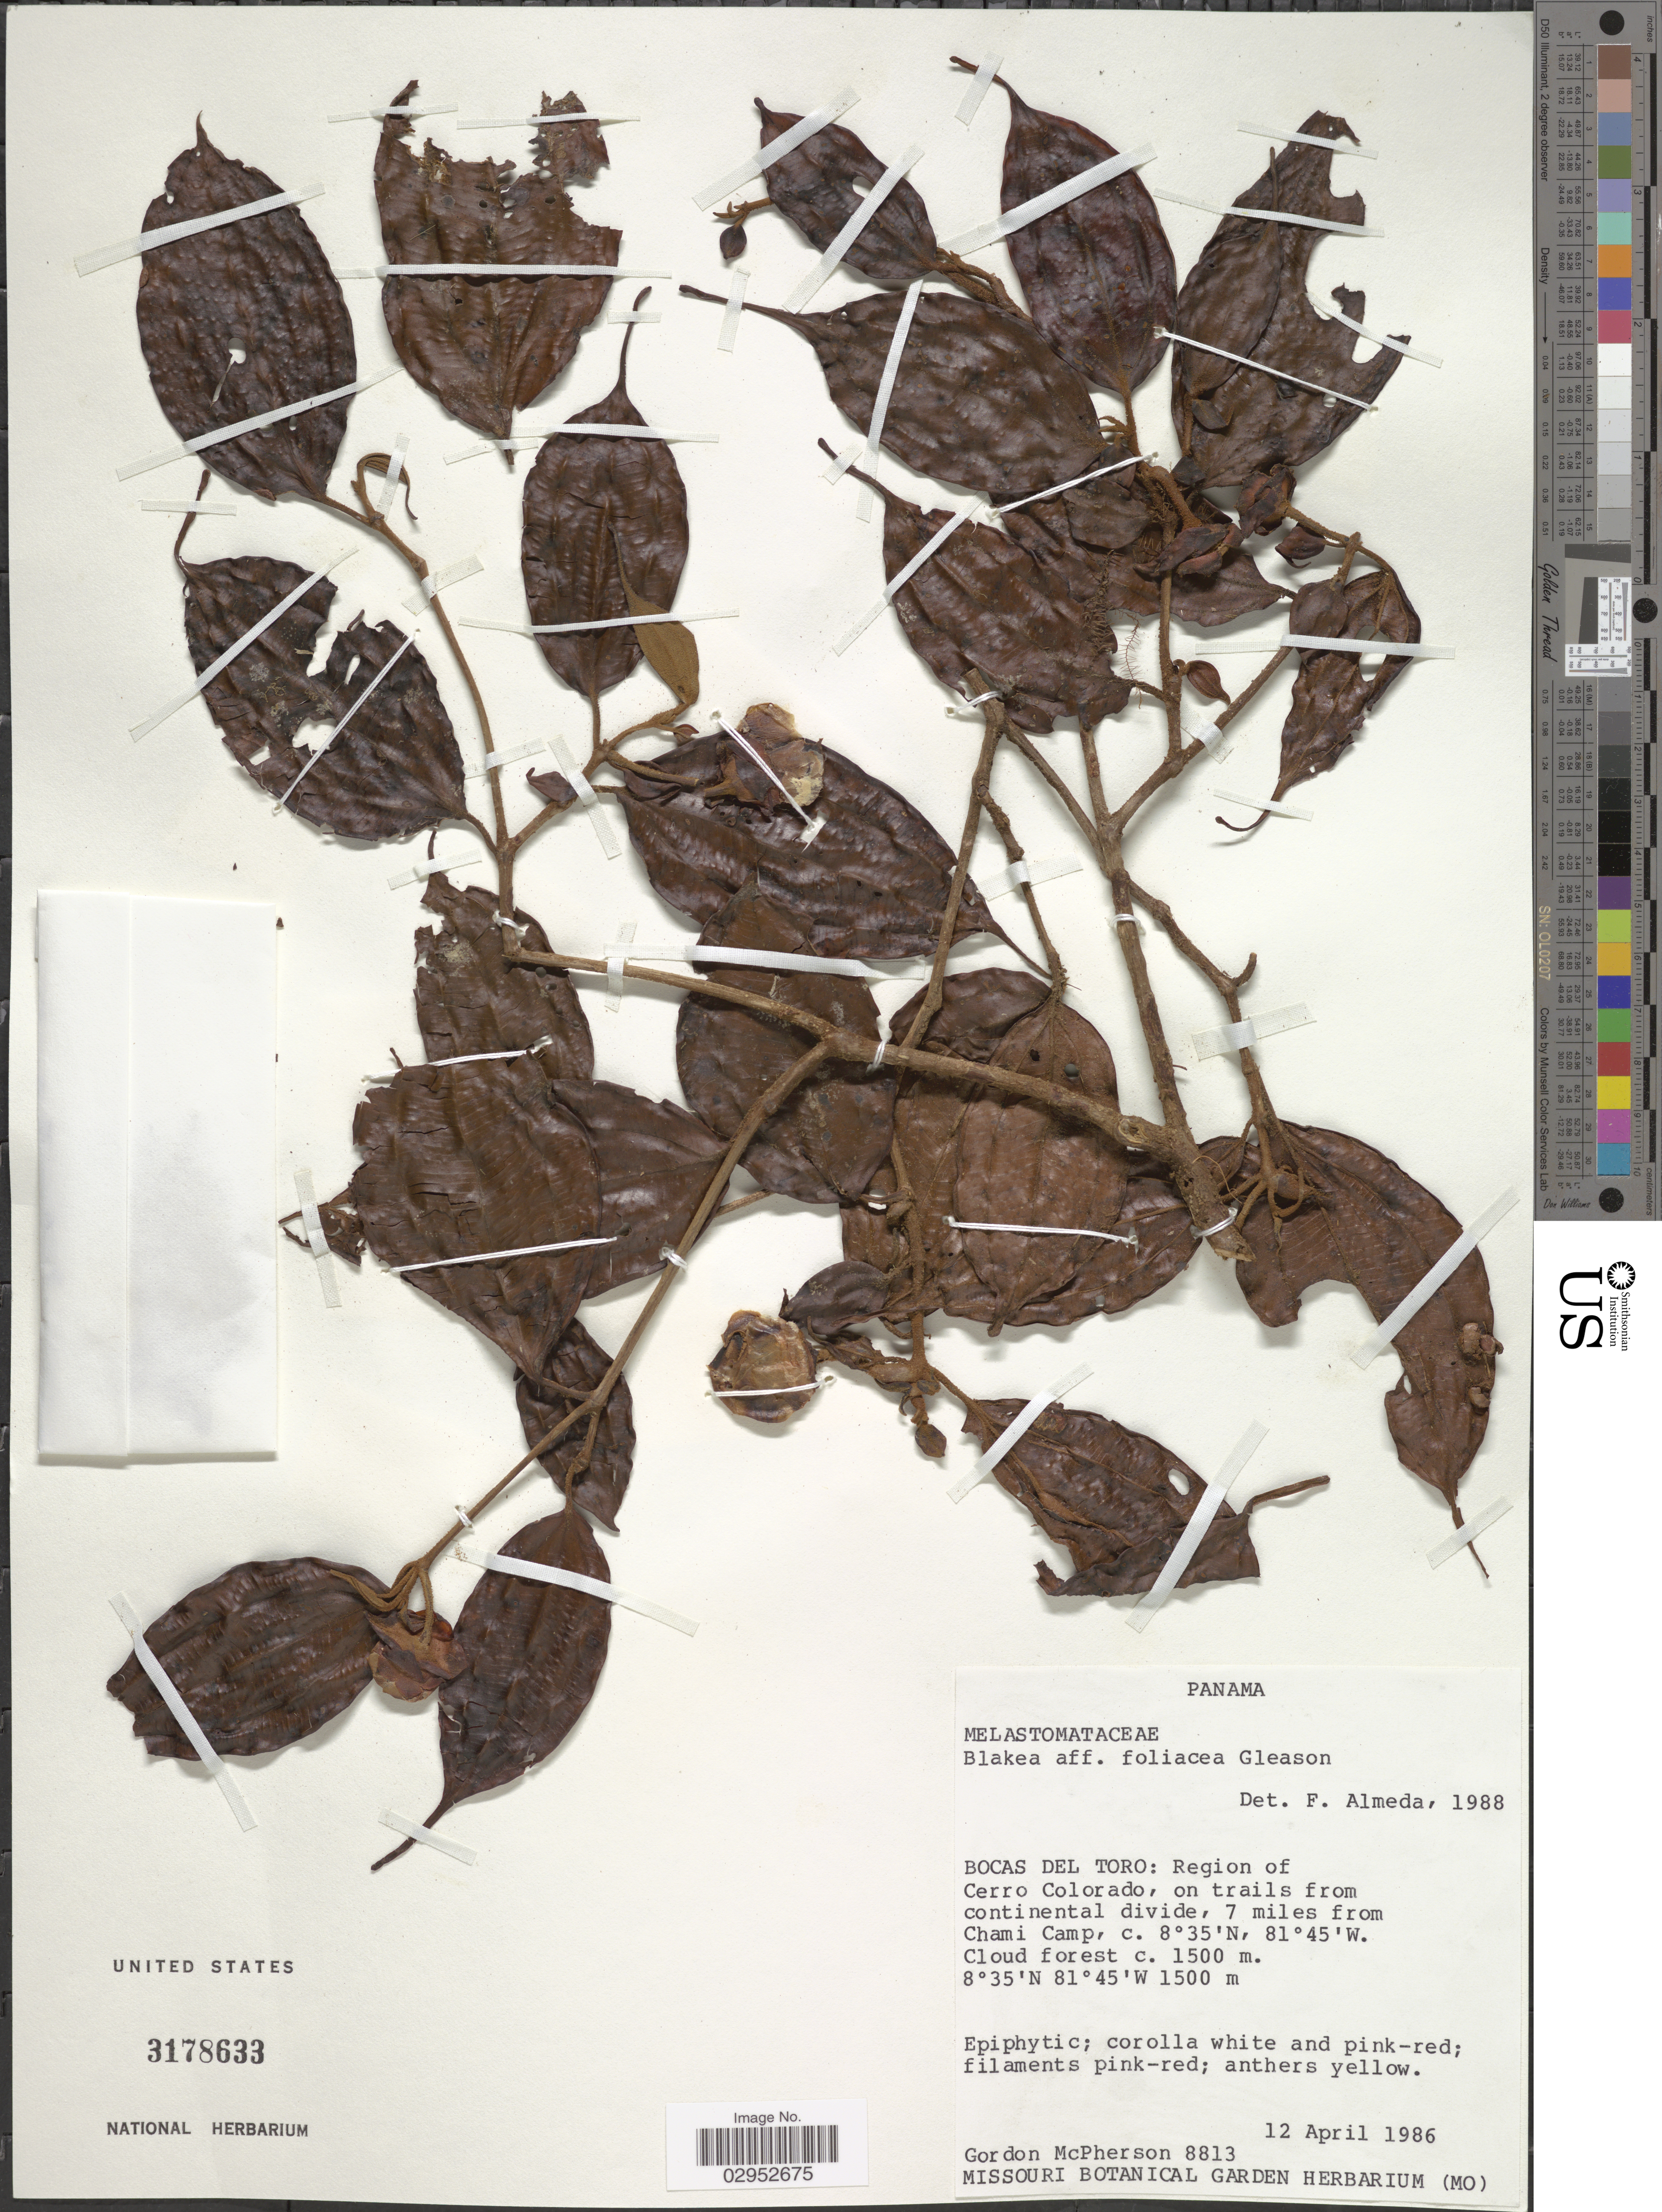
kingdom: Plantae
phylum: Tracheophyta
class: Magnoliopsida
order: Myrtales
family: Melastomataceae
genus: Blakea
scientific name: Blakea foliacea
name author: Gleason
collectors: G. McPherson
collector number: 8813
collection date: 1986-04-12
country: Panama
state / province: Bocas del Toro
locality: Bocas del Toro: Region of Cerro Colorado, on trail from continental divide, 7 miles from Chami Camp.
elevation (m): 1500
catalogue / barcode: US 3178633